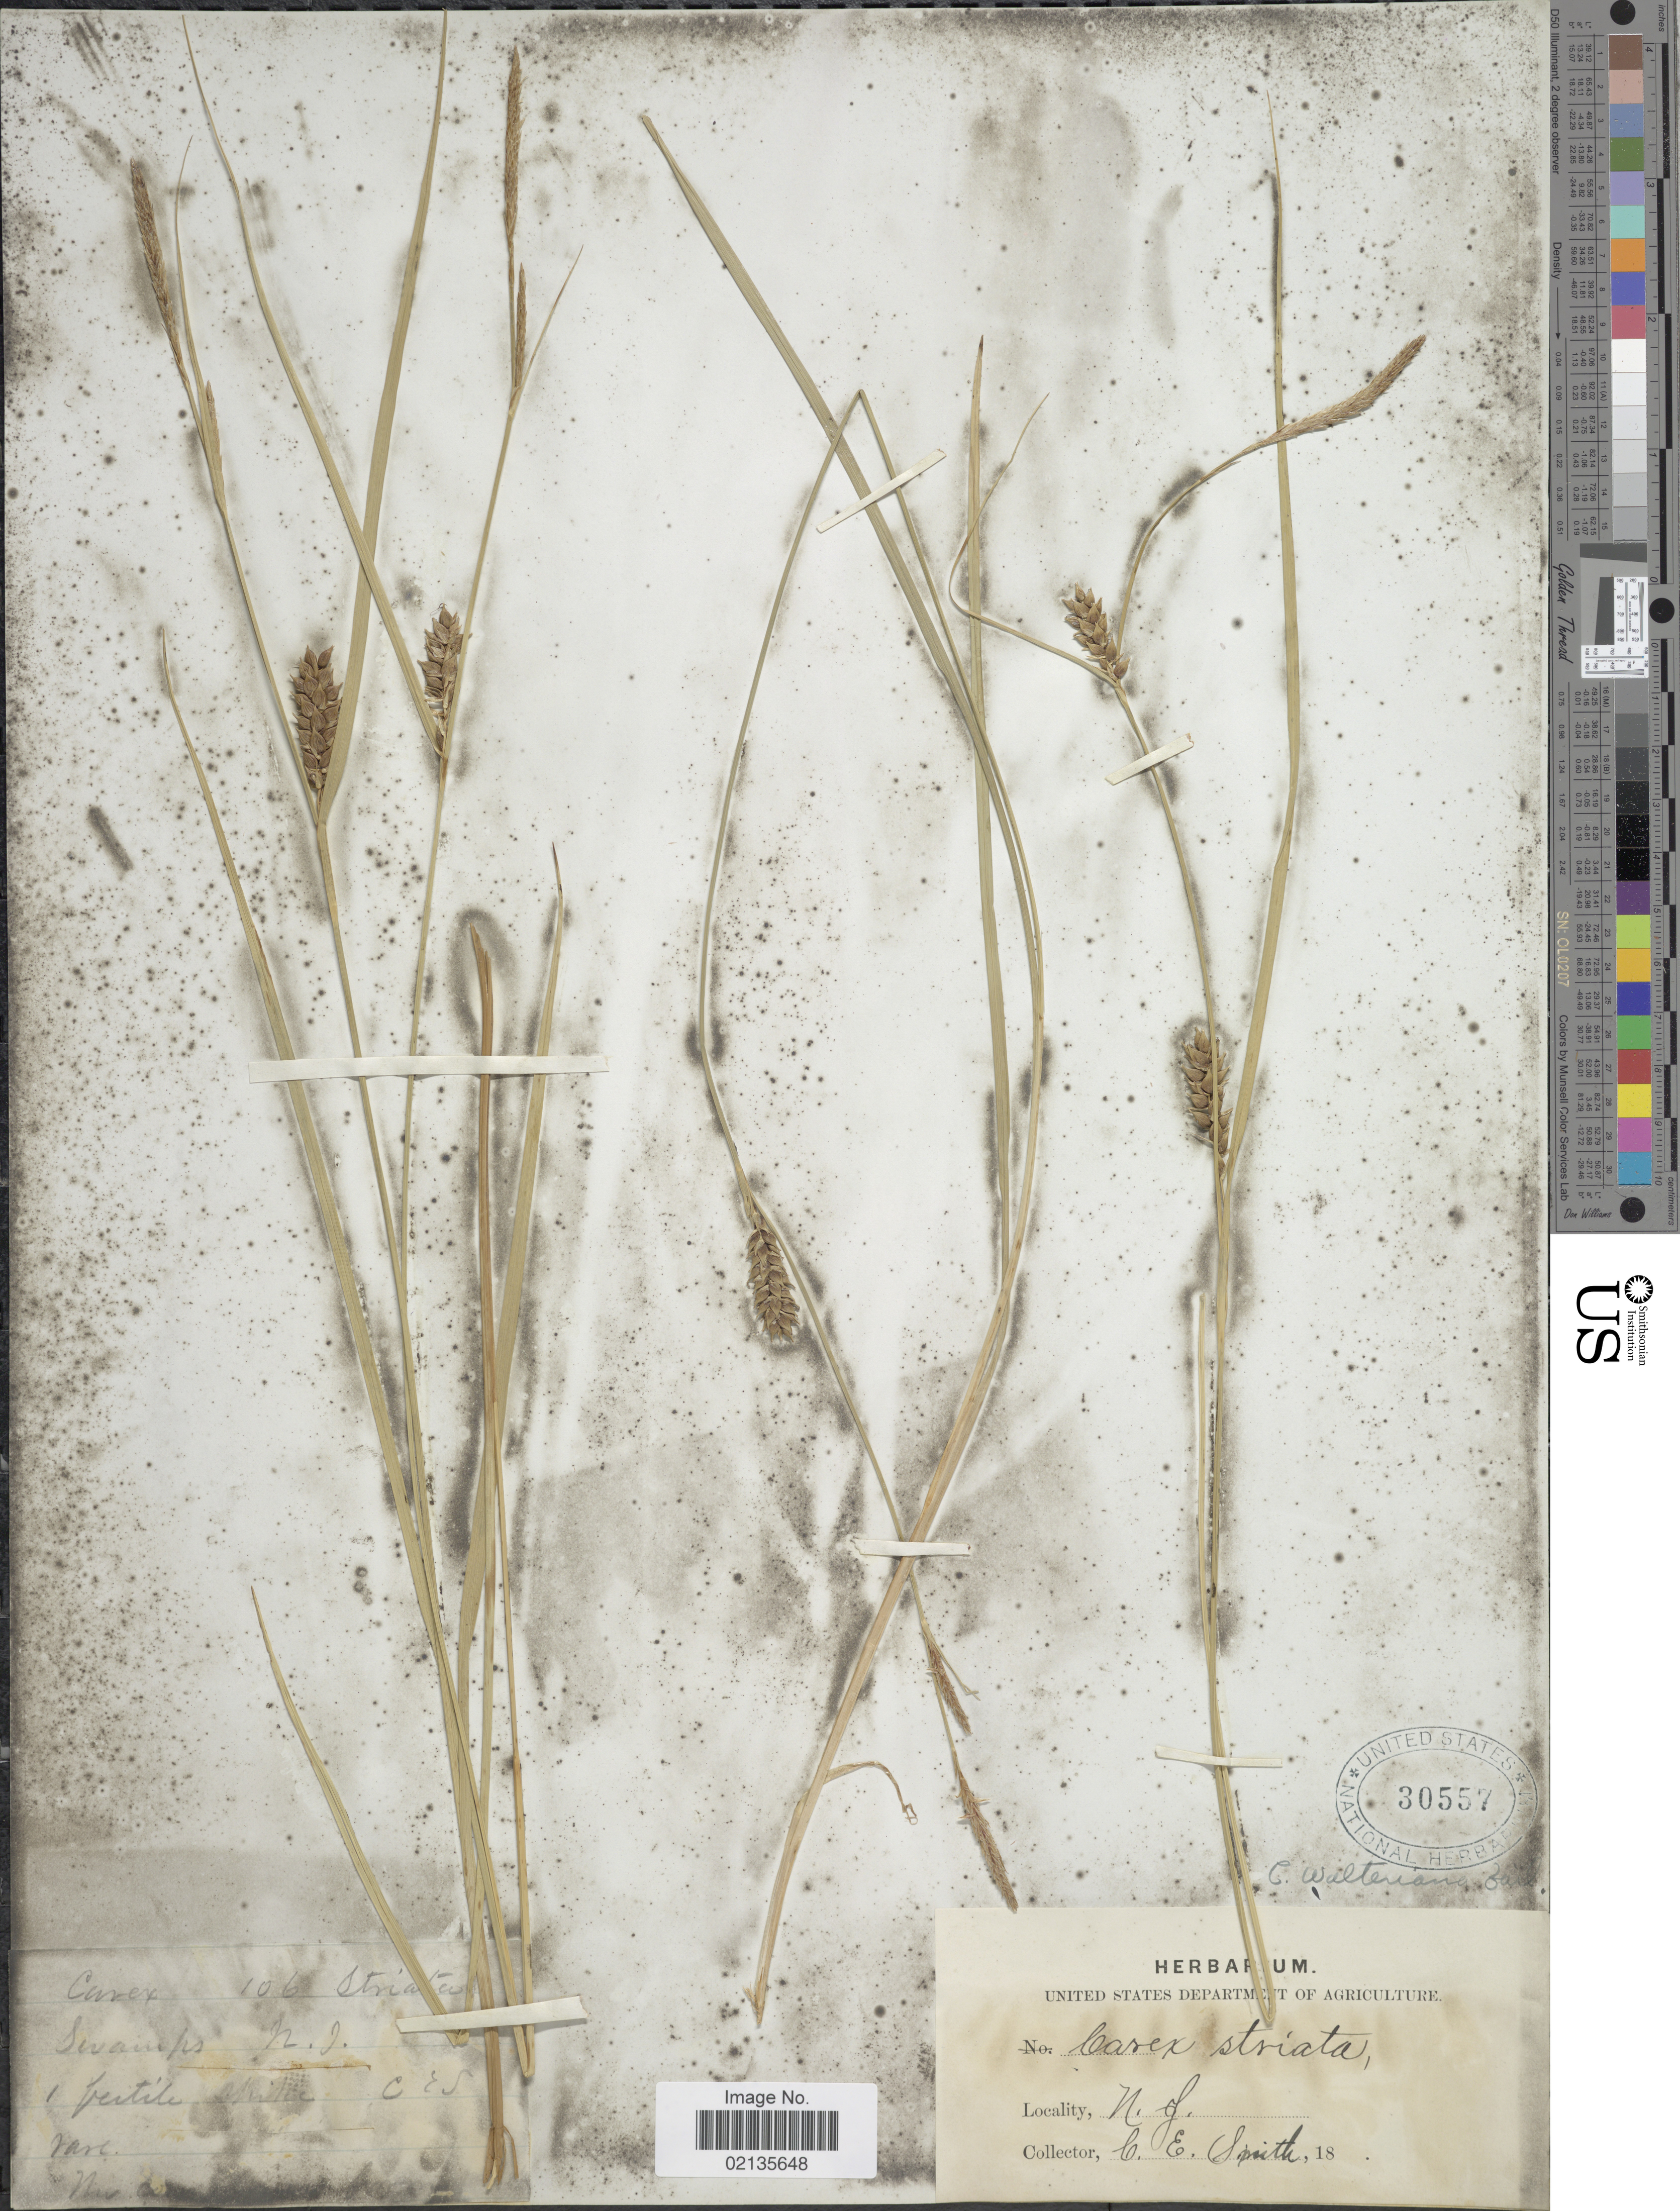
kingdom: Plantae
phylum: Tracheophyta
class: Liliopsida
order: Poales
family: Cyperaceae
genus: Carex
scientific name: Carex striata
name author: Michx.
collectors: C. E. Smith Jr.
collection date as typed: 18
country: United States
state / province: New Jersey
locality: Swamps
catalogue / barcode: US 30557